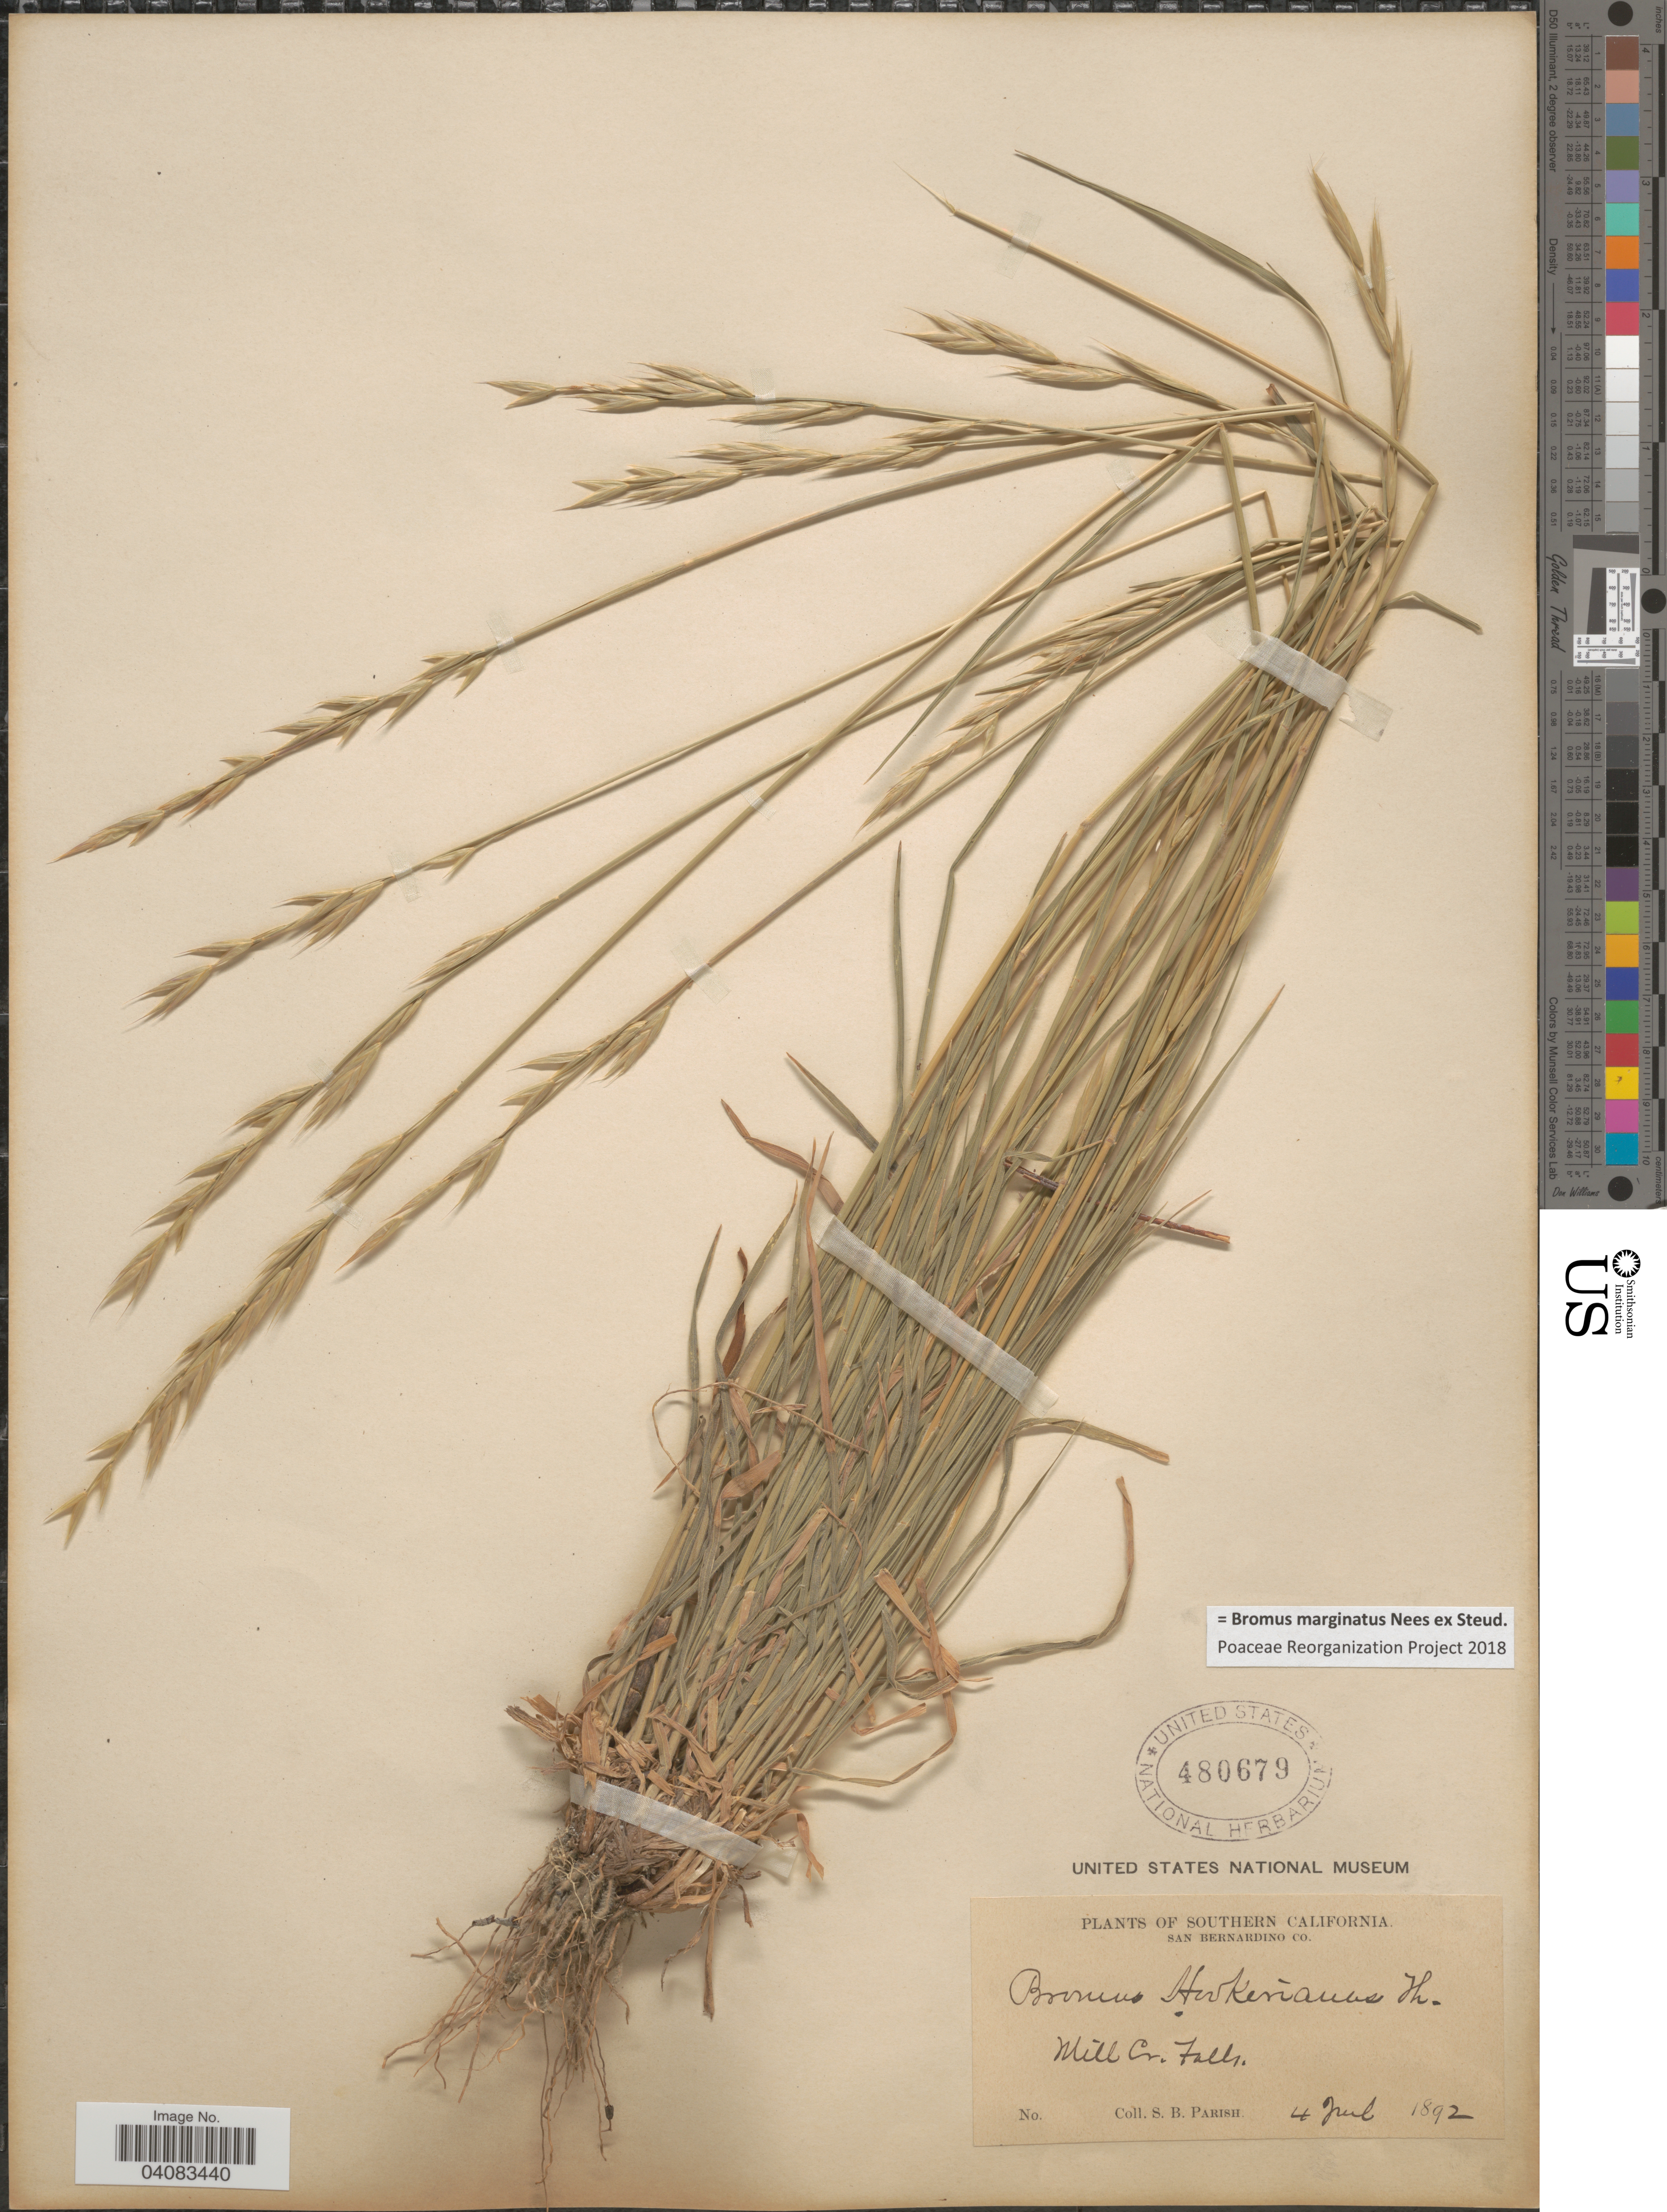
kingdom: Plantae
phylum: Tracheophyta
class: Liliopsida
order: Poales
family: Poaceae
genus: Bromus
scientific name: Bromus marginatus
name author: Nees ex Steud.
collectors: S. B. Parish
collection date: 1892-07-04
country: United States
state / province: California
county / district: San Bernardino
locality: Southern California. San Bernardino Co. Mill Cr. Falls.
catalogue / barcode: US 480679